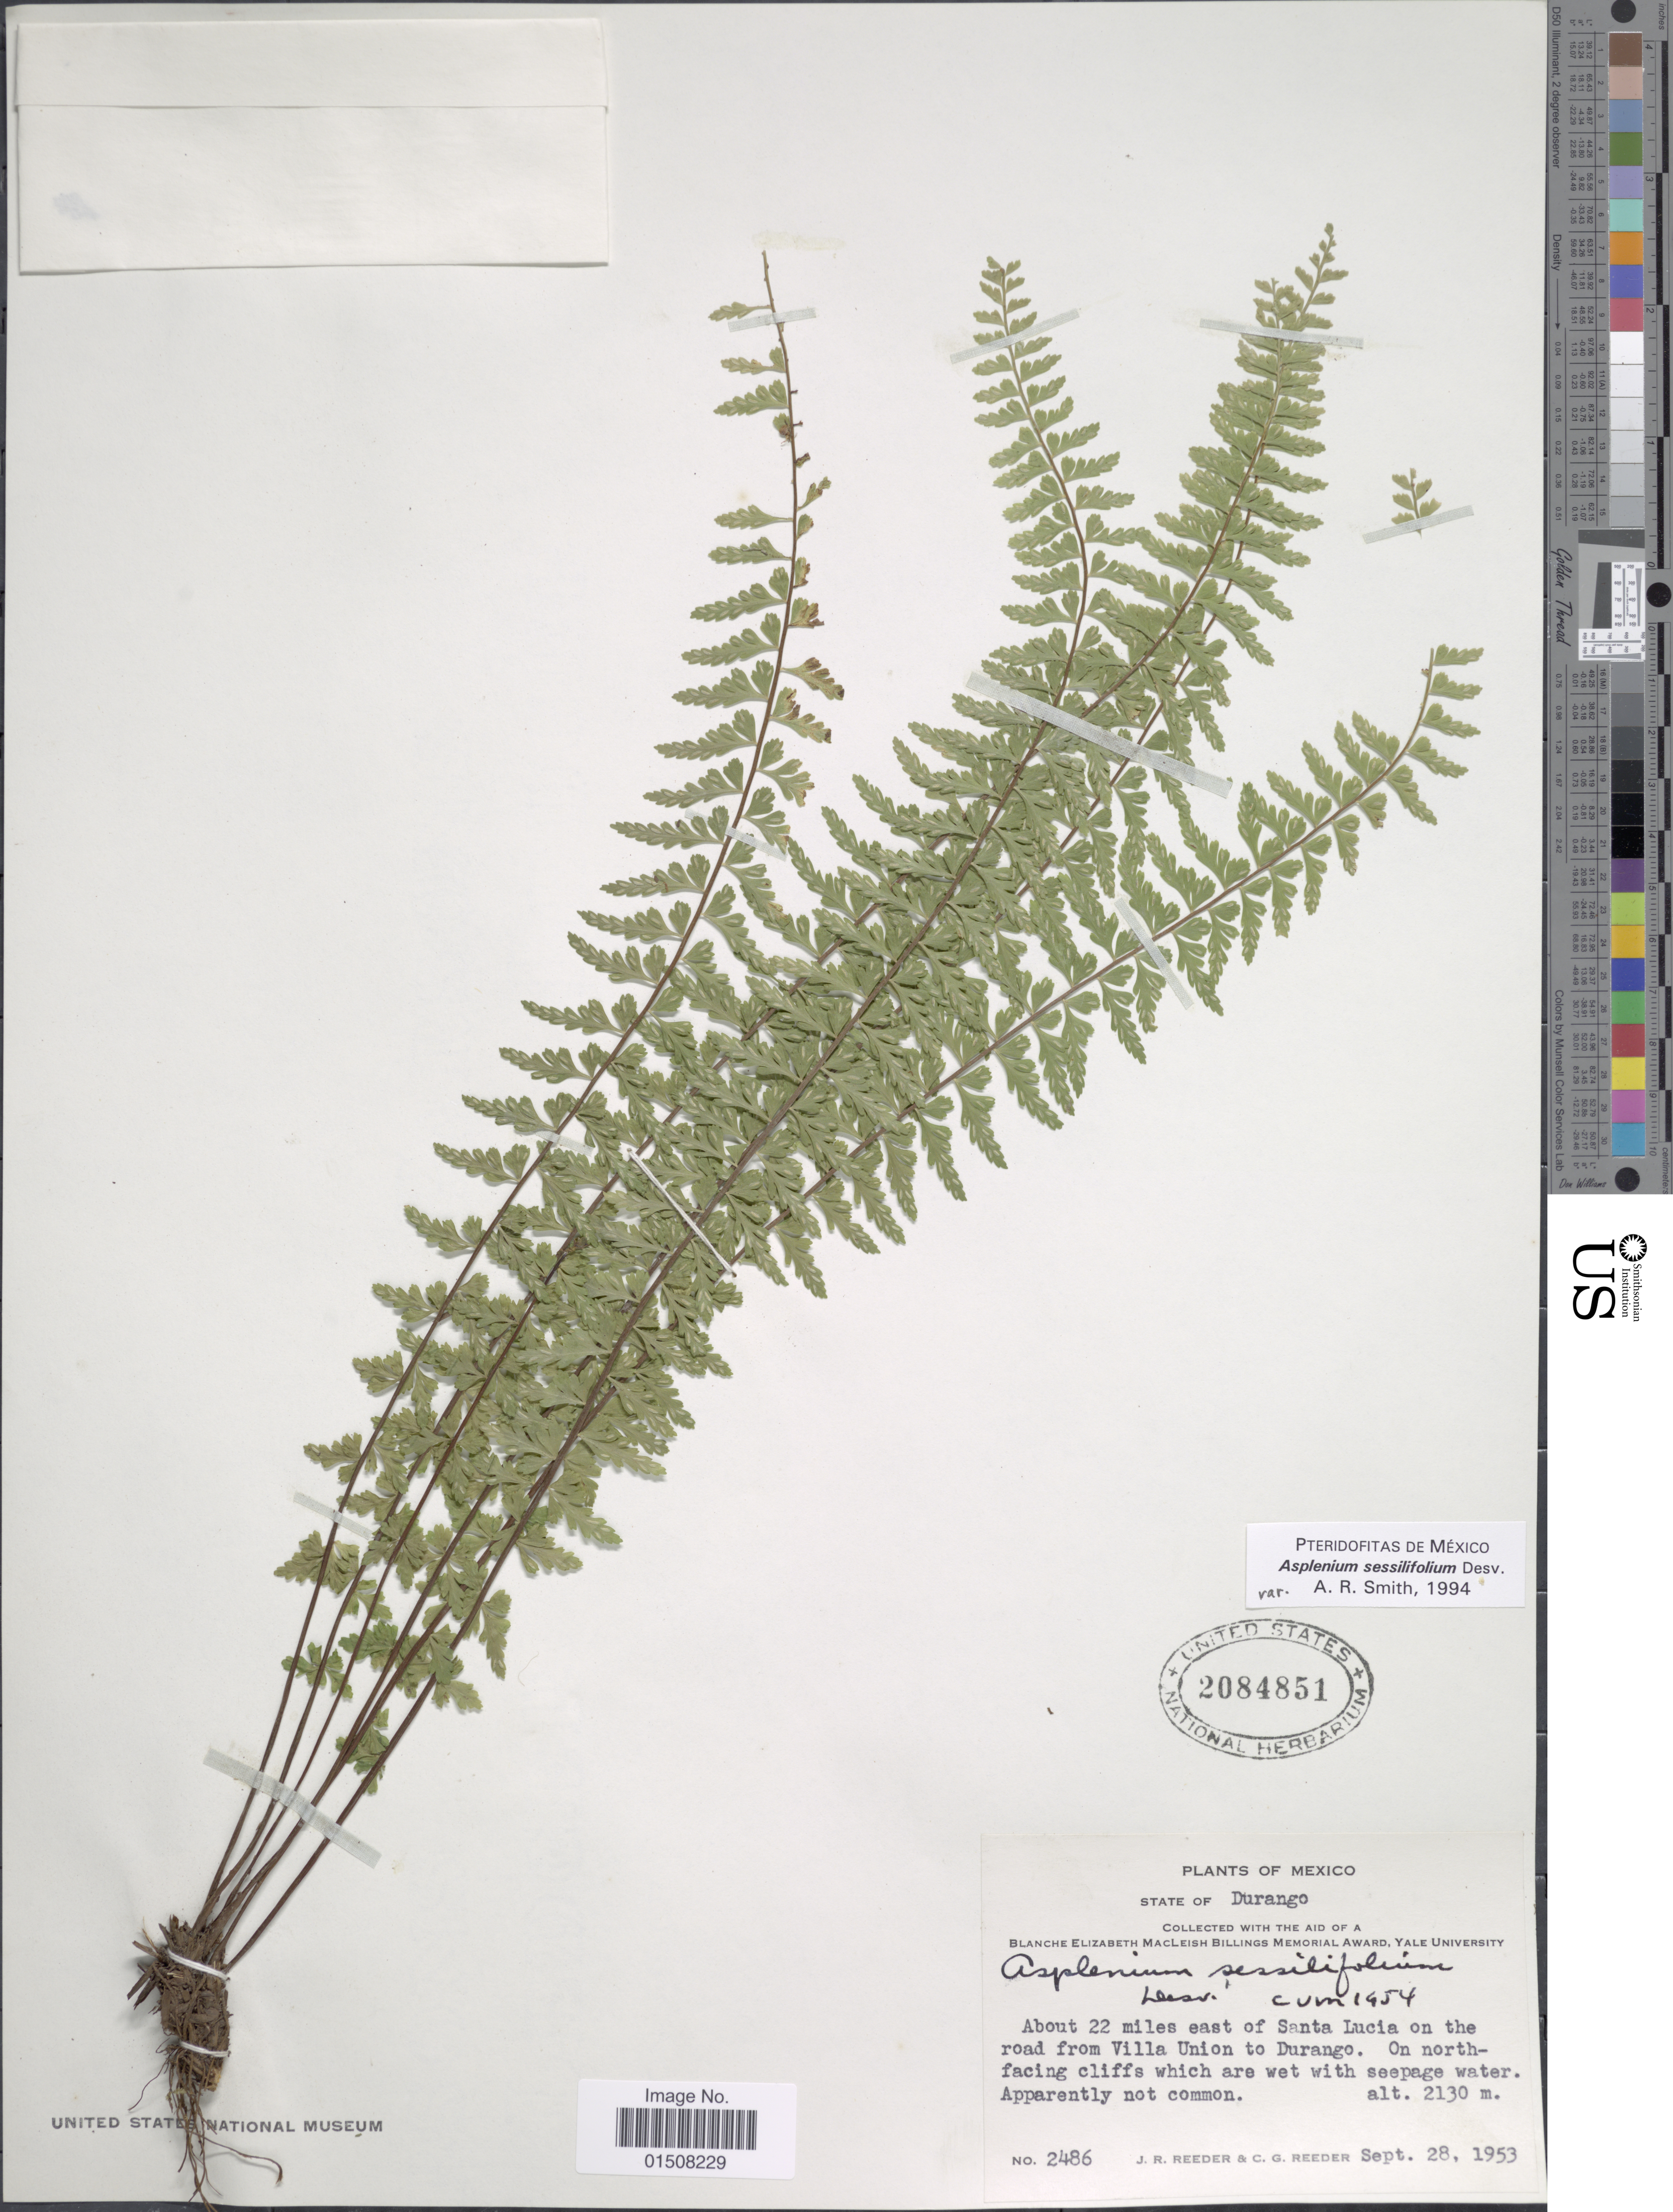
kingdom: Plantae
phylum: Tracheophyta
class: Polypodiopsida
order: Polypodiales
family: Aspleniaceae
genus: Asplenium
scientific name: Asplenium sessilifolium var. occidentale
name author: A.R. Sm.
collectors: J. R. Reeder & C. G. Reeder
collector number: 2486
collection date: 1953-09-28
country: Mexico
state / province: Durango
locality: About 22 miles east of Santa Lucia on the road from Villa Union to Durango, On north facing cliffs which are wet with seepage water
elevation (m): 2130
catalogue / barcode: US 2084851